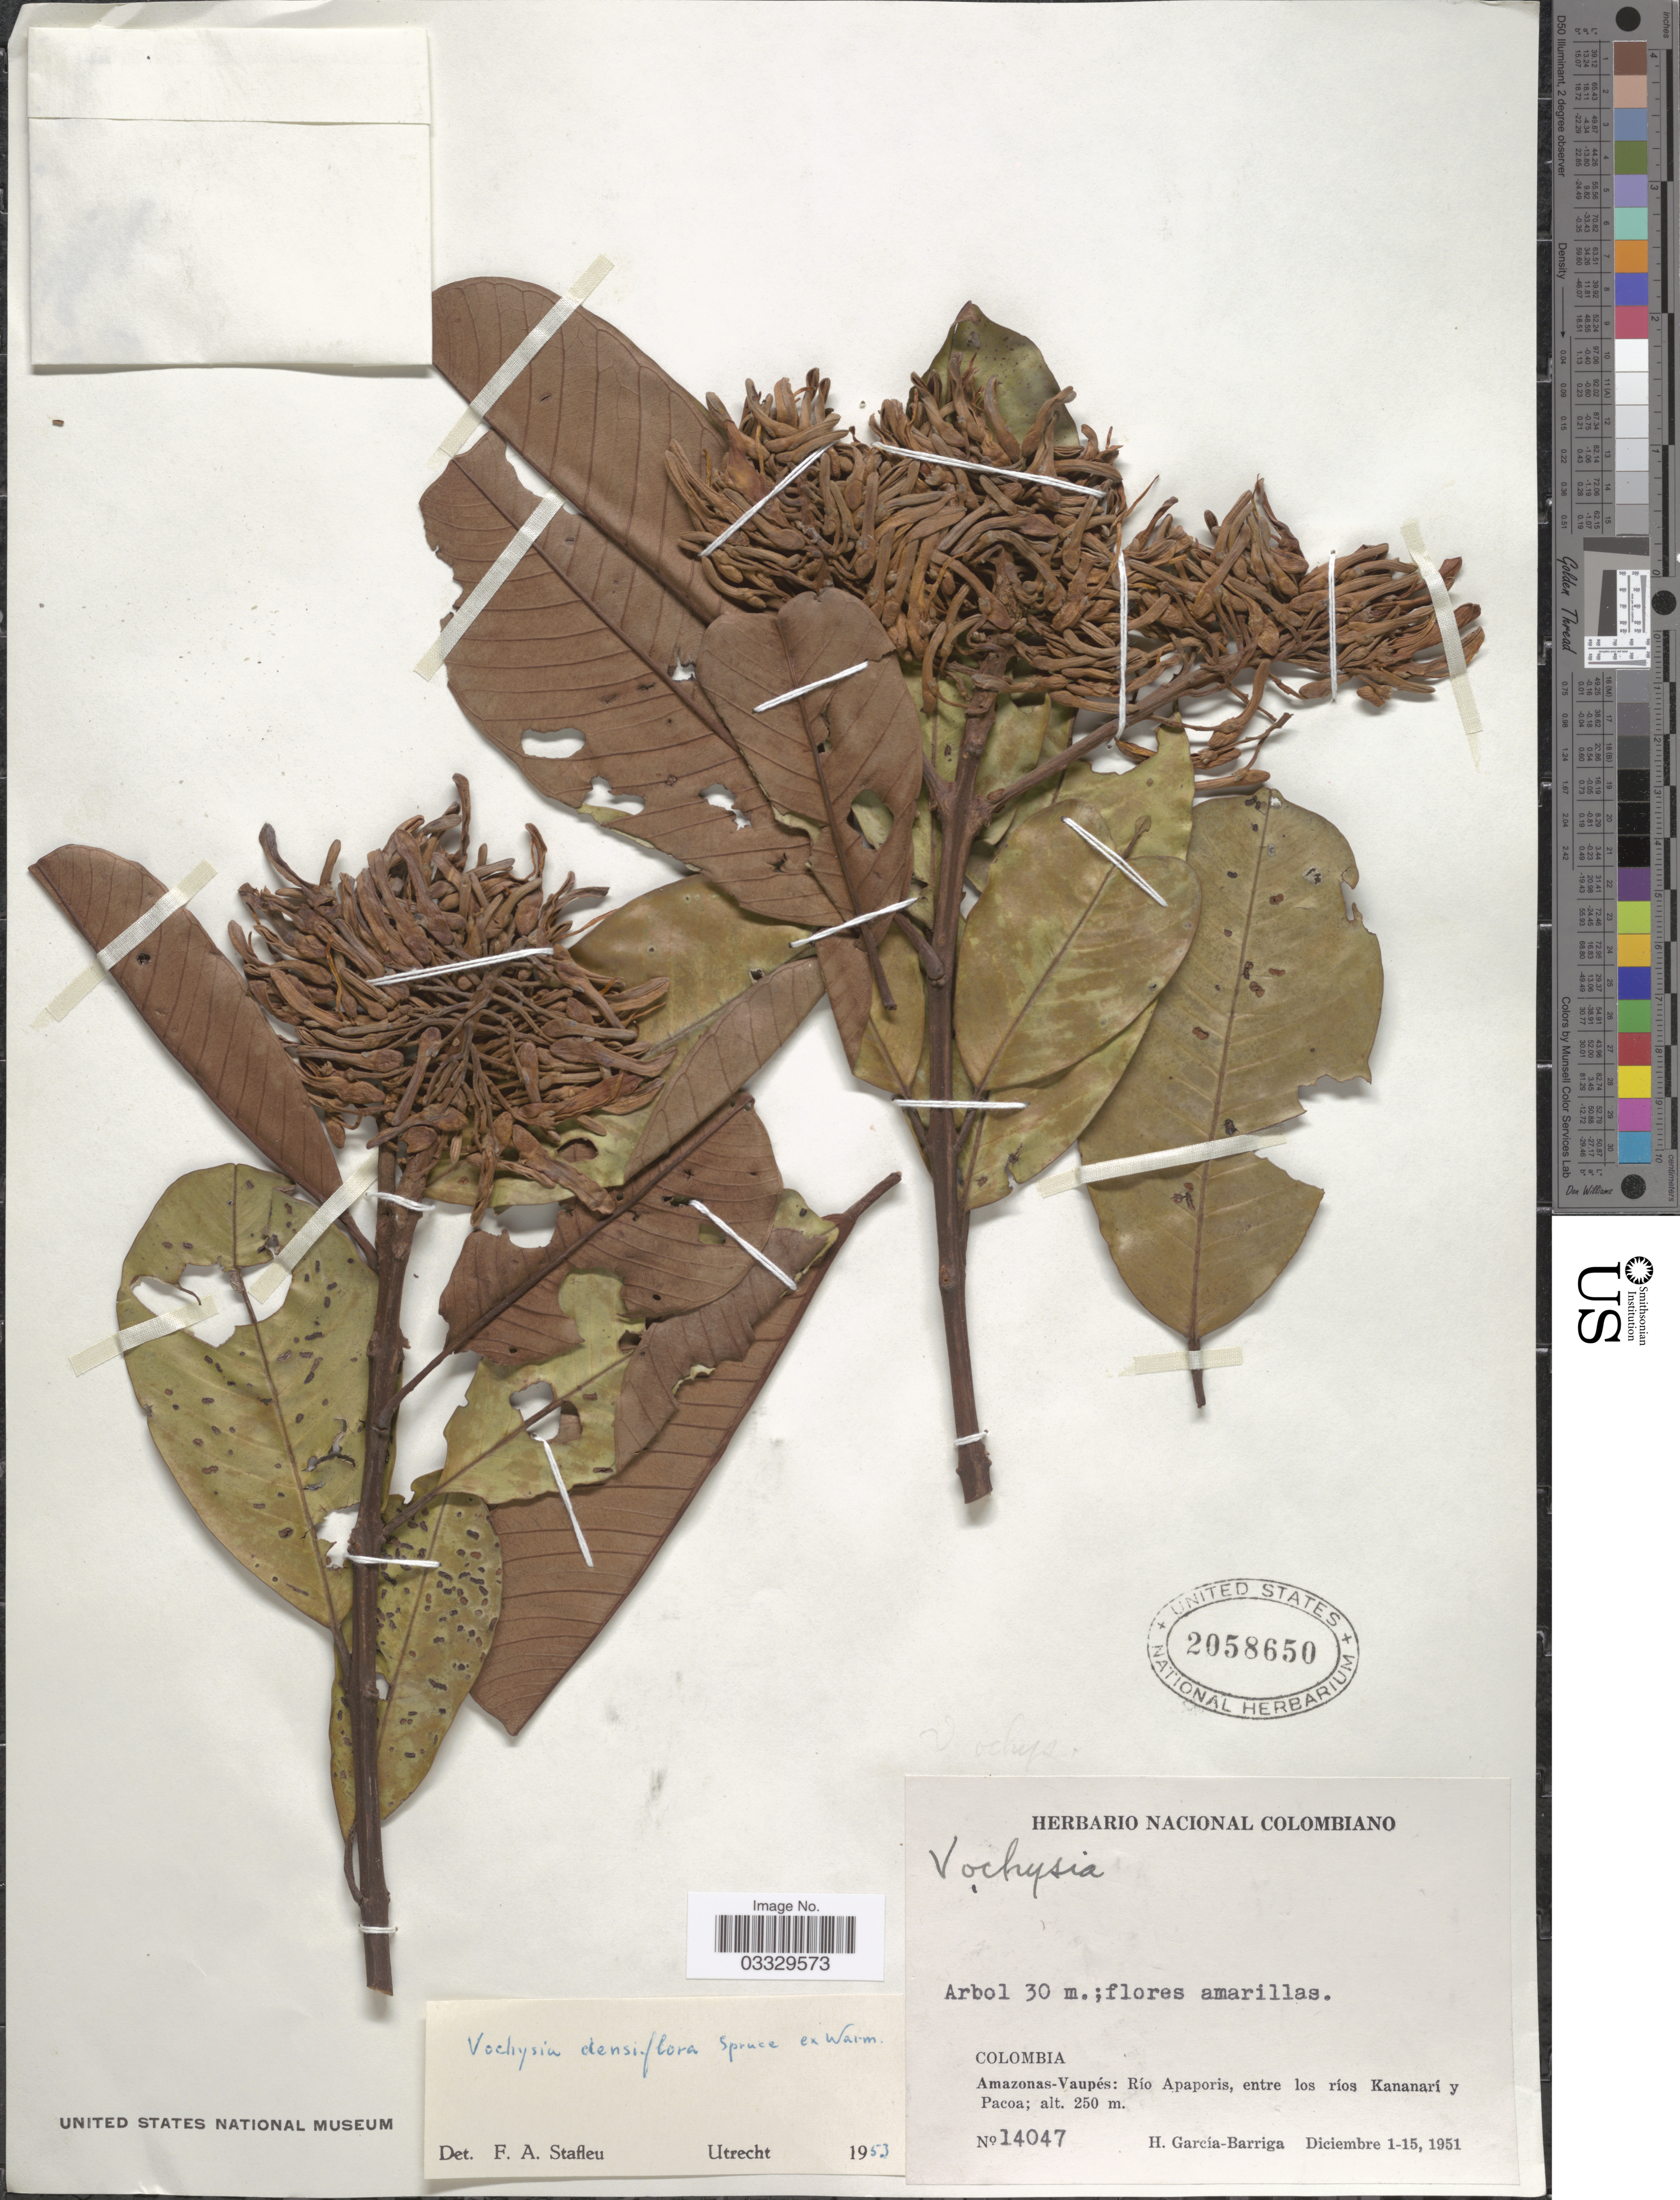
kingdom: Plantae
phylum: Tracheophyta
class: Magnoliopsida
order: Myrtales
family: Vochysiaceae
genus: Vochysia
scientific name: Vochysia densiflora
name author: Spruce ex Warm. in Mart.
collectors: H. García Barriga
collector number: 14047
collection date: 1951-12-01/1951-12-15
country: Colombia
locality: Amazonas-Vaupés: Río Apaporis, entre los ríos Kananarí y Pacoa.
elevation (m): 250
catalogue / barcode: US 2058650